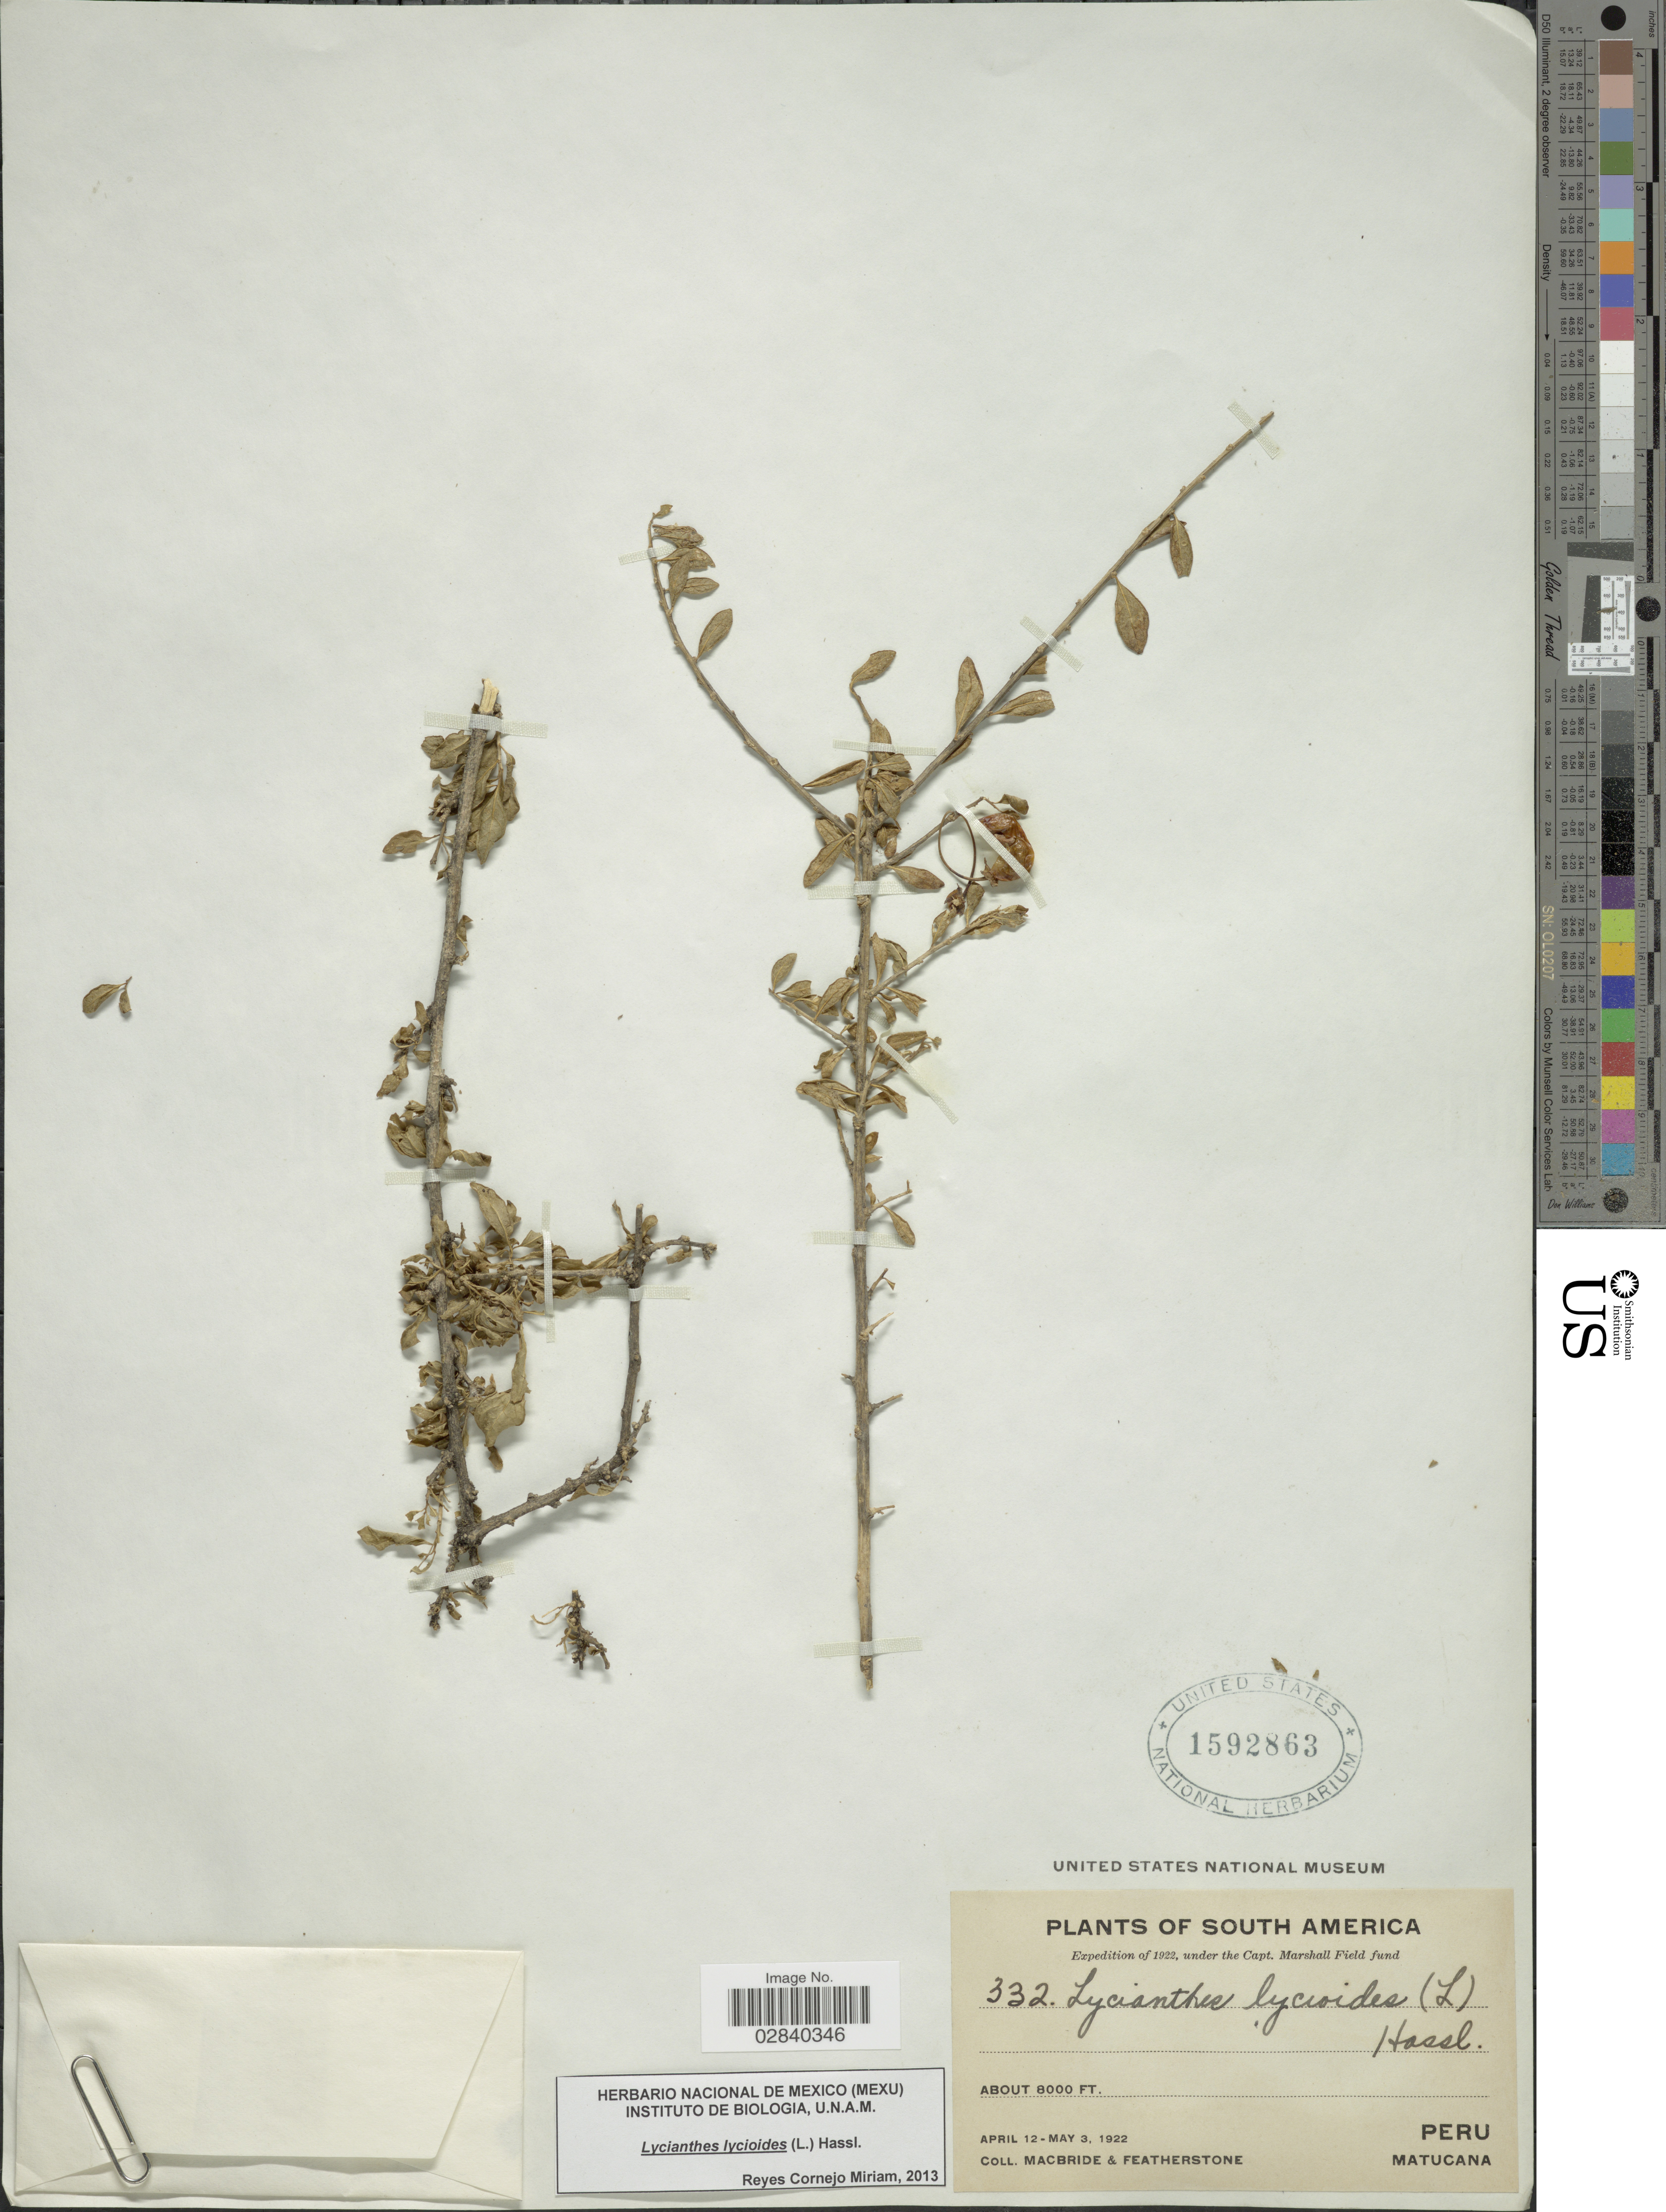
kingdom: Plantae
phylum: Tracheophyta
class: Magnoliopsida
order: Solanales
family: Solanaceae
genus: Lycianthes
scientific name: Lycianthes lycioides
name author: (L.) Hassl.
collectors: Macbride, -- & -. Featherstone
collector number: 332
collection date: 1922-04-12/1922-05-03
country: Peru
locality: Matucana.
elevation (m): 2438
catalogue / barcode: US 1592863